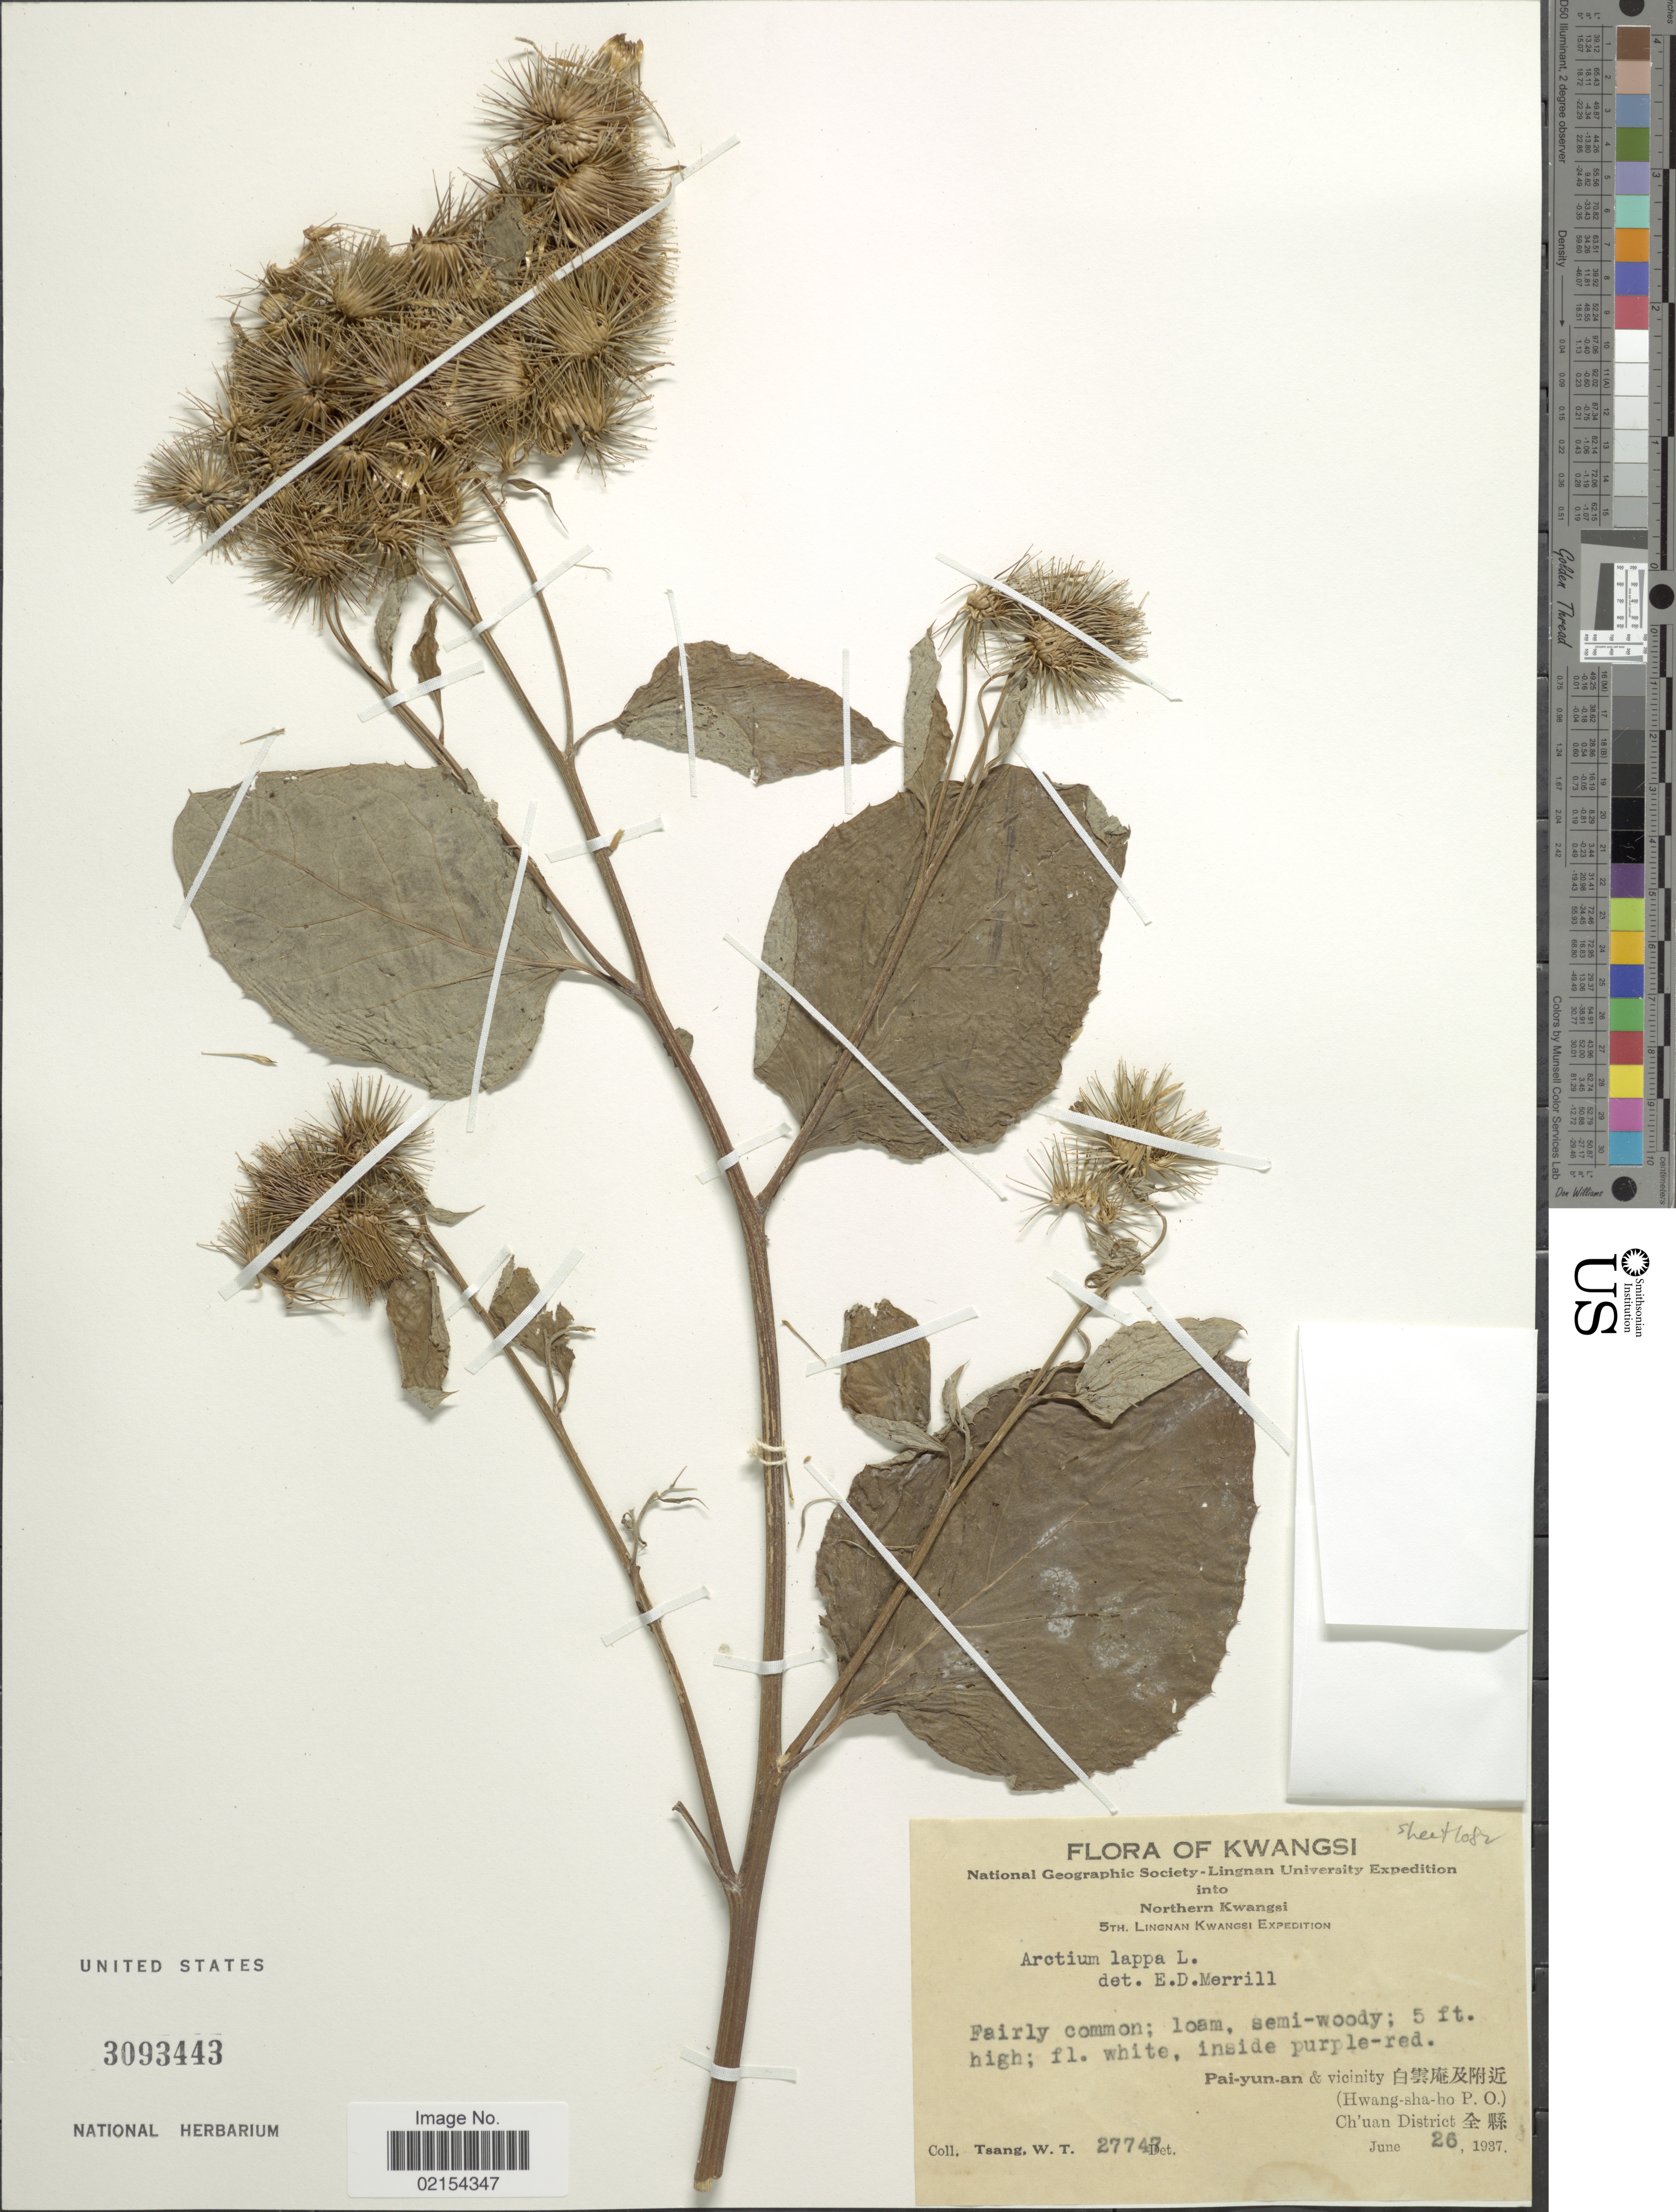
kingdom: Plantae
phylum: Tracheophyta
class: Magnoliopsida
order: Asterales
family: Asteraceae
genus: Arctium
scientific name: Arctium lappa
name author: L.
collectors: W. T. Tsang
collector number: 27747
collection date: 1937-06-26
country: China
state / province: Guangxi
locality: Northern Kwangsi, Paiyun-an & vicinity (Hwang-sha-ho P.O. ) Ch' uan District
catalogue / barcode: US 3093443